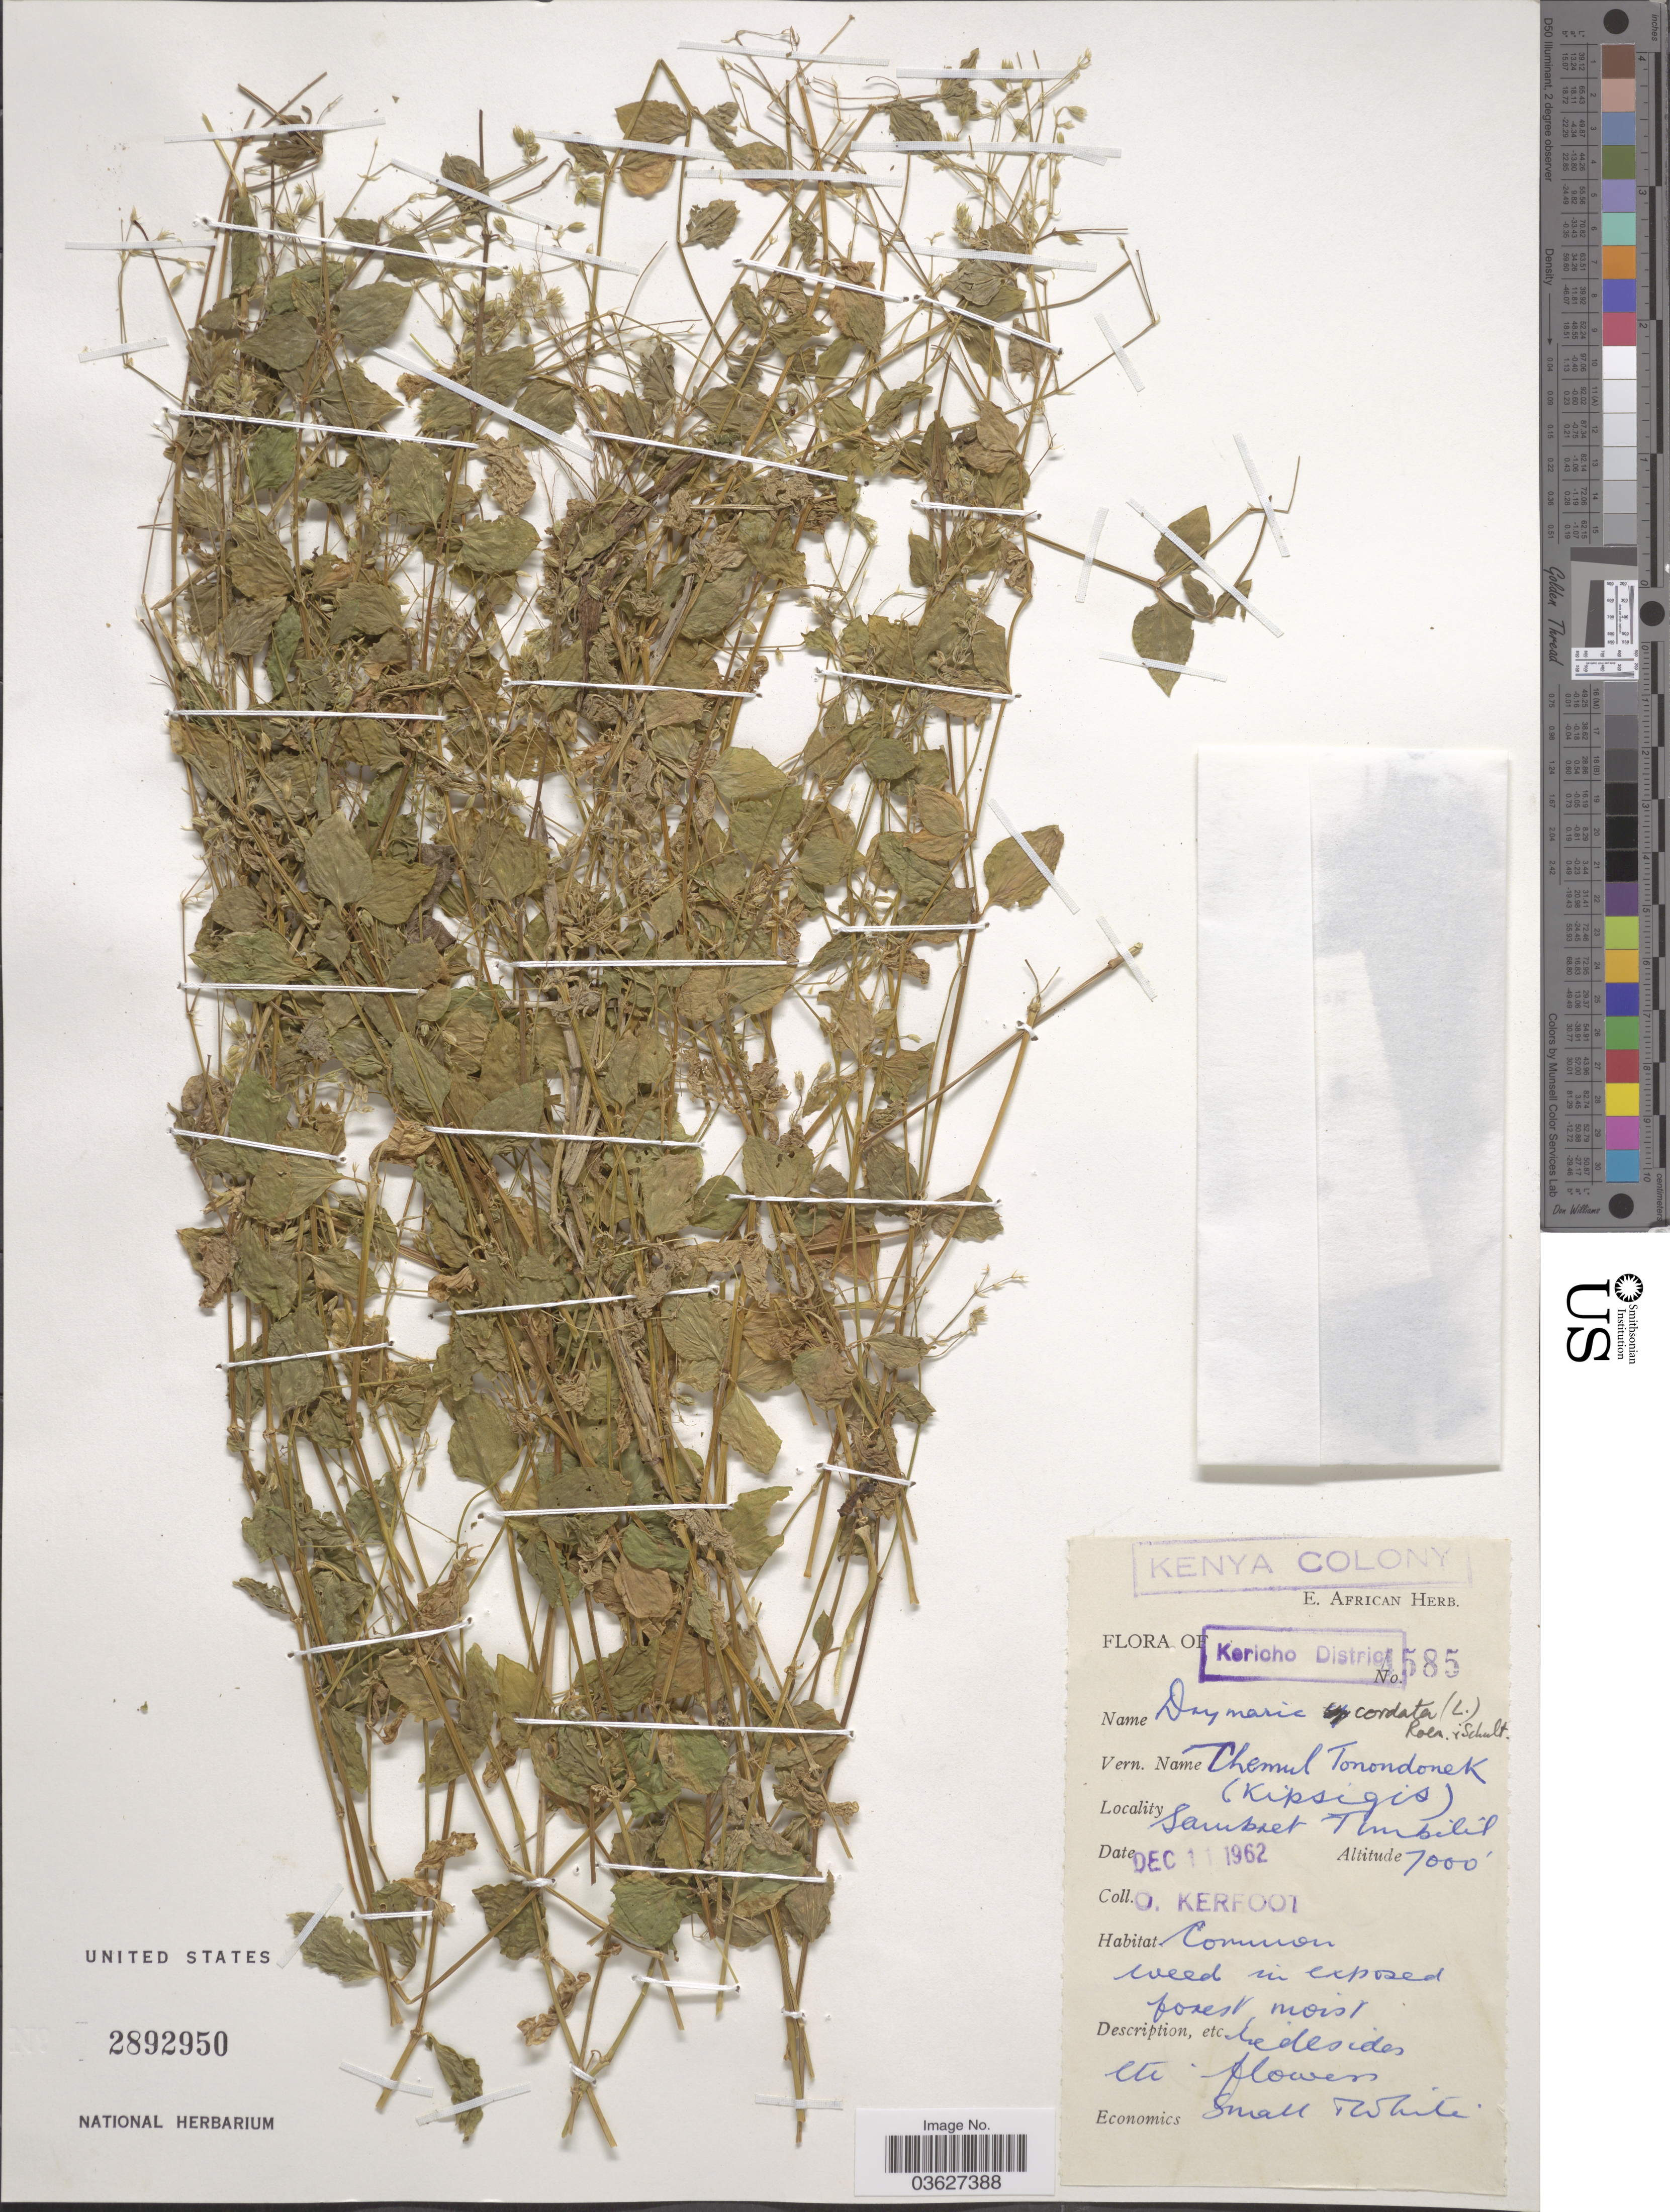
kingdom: Plantae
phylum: Tracheophyta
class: Magnoliopsida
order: Caryophyllales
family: Caryophyllaceae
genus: Drymaria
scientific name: Drymaria cordata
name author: (L.) Willd. ex Schult.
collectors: O. Kerfoot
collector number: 585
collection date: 1962-12-11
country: Kenya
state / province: Kericho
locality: Kericho District. Sambset [interpreted] Timbilil [interpreted].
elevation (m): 2134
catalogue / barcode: US 2892950